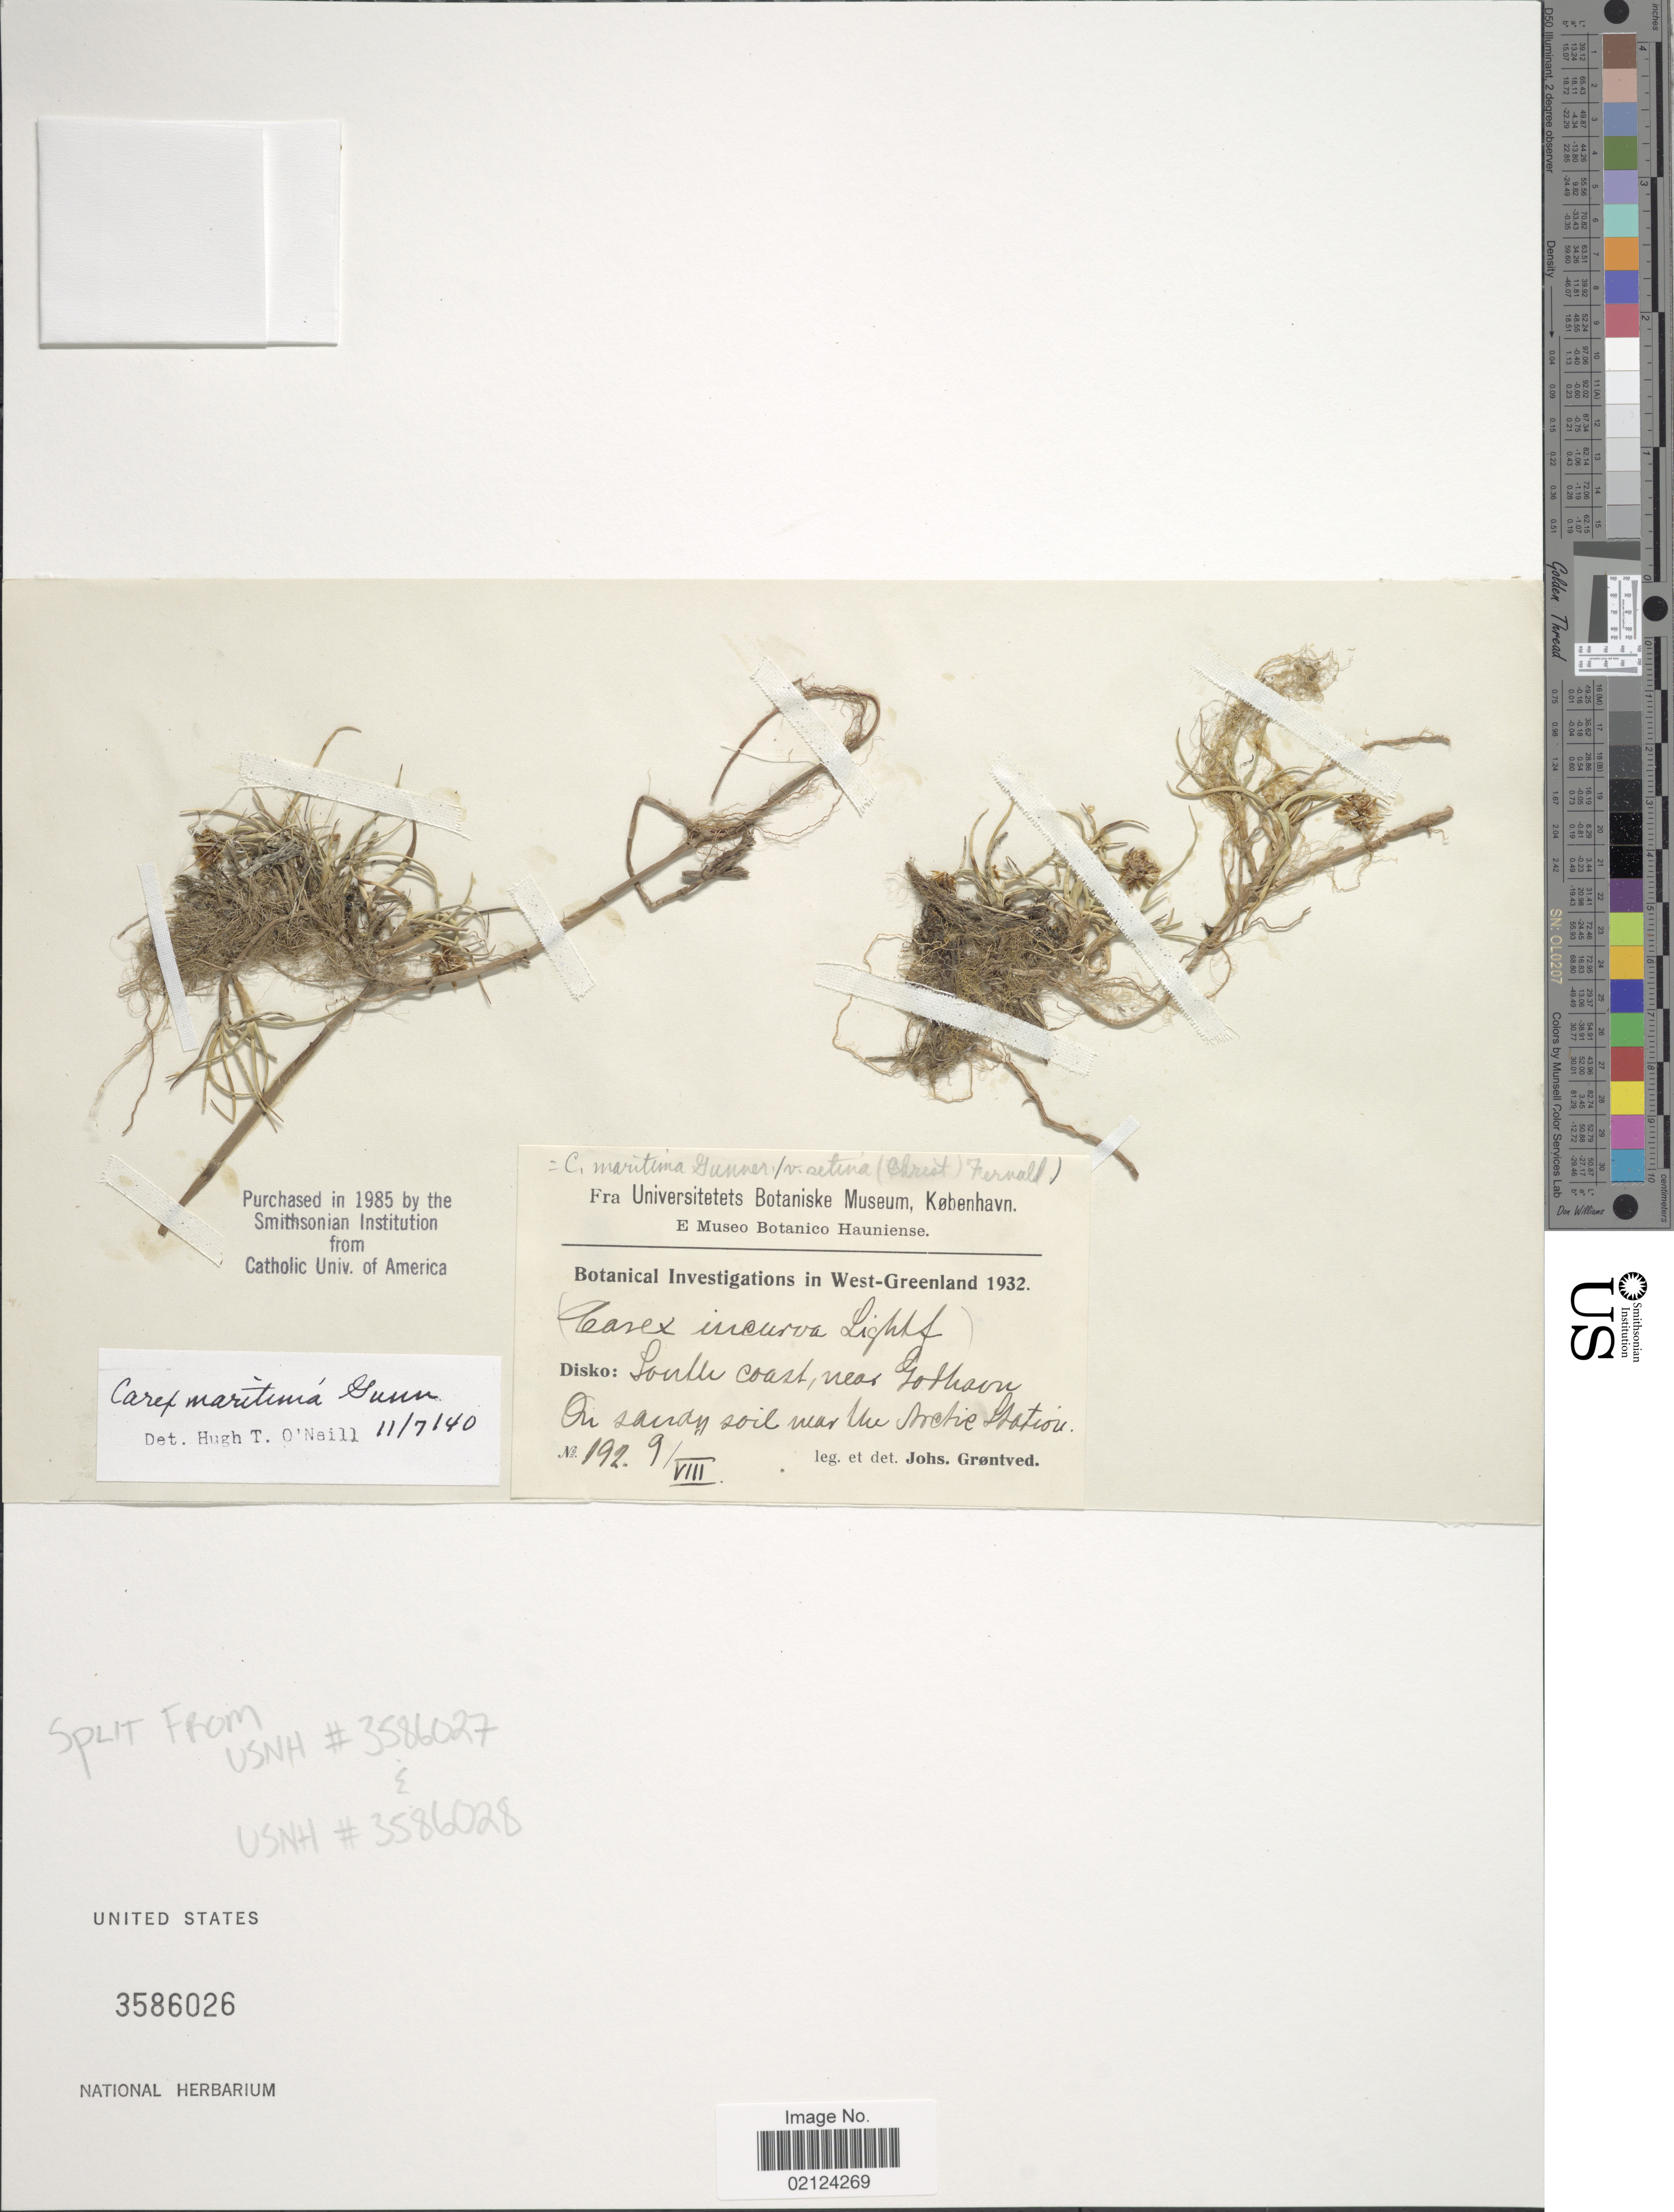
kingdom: Plantae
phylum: Tracheophyta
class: Liliopsida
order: Poales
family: Cyperaceae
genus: Carex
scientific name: Carex maritima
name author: Gunnerus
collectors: J. Grøntved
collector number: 192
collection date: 1932-08-09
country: Greenland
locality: West Greenland. Disko: Soulle coast, near Golhavn, near the Arctic Station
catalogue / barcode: US 3586026